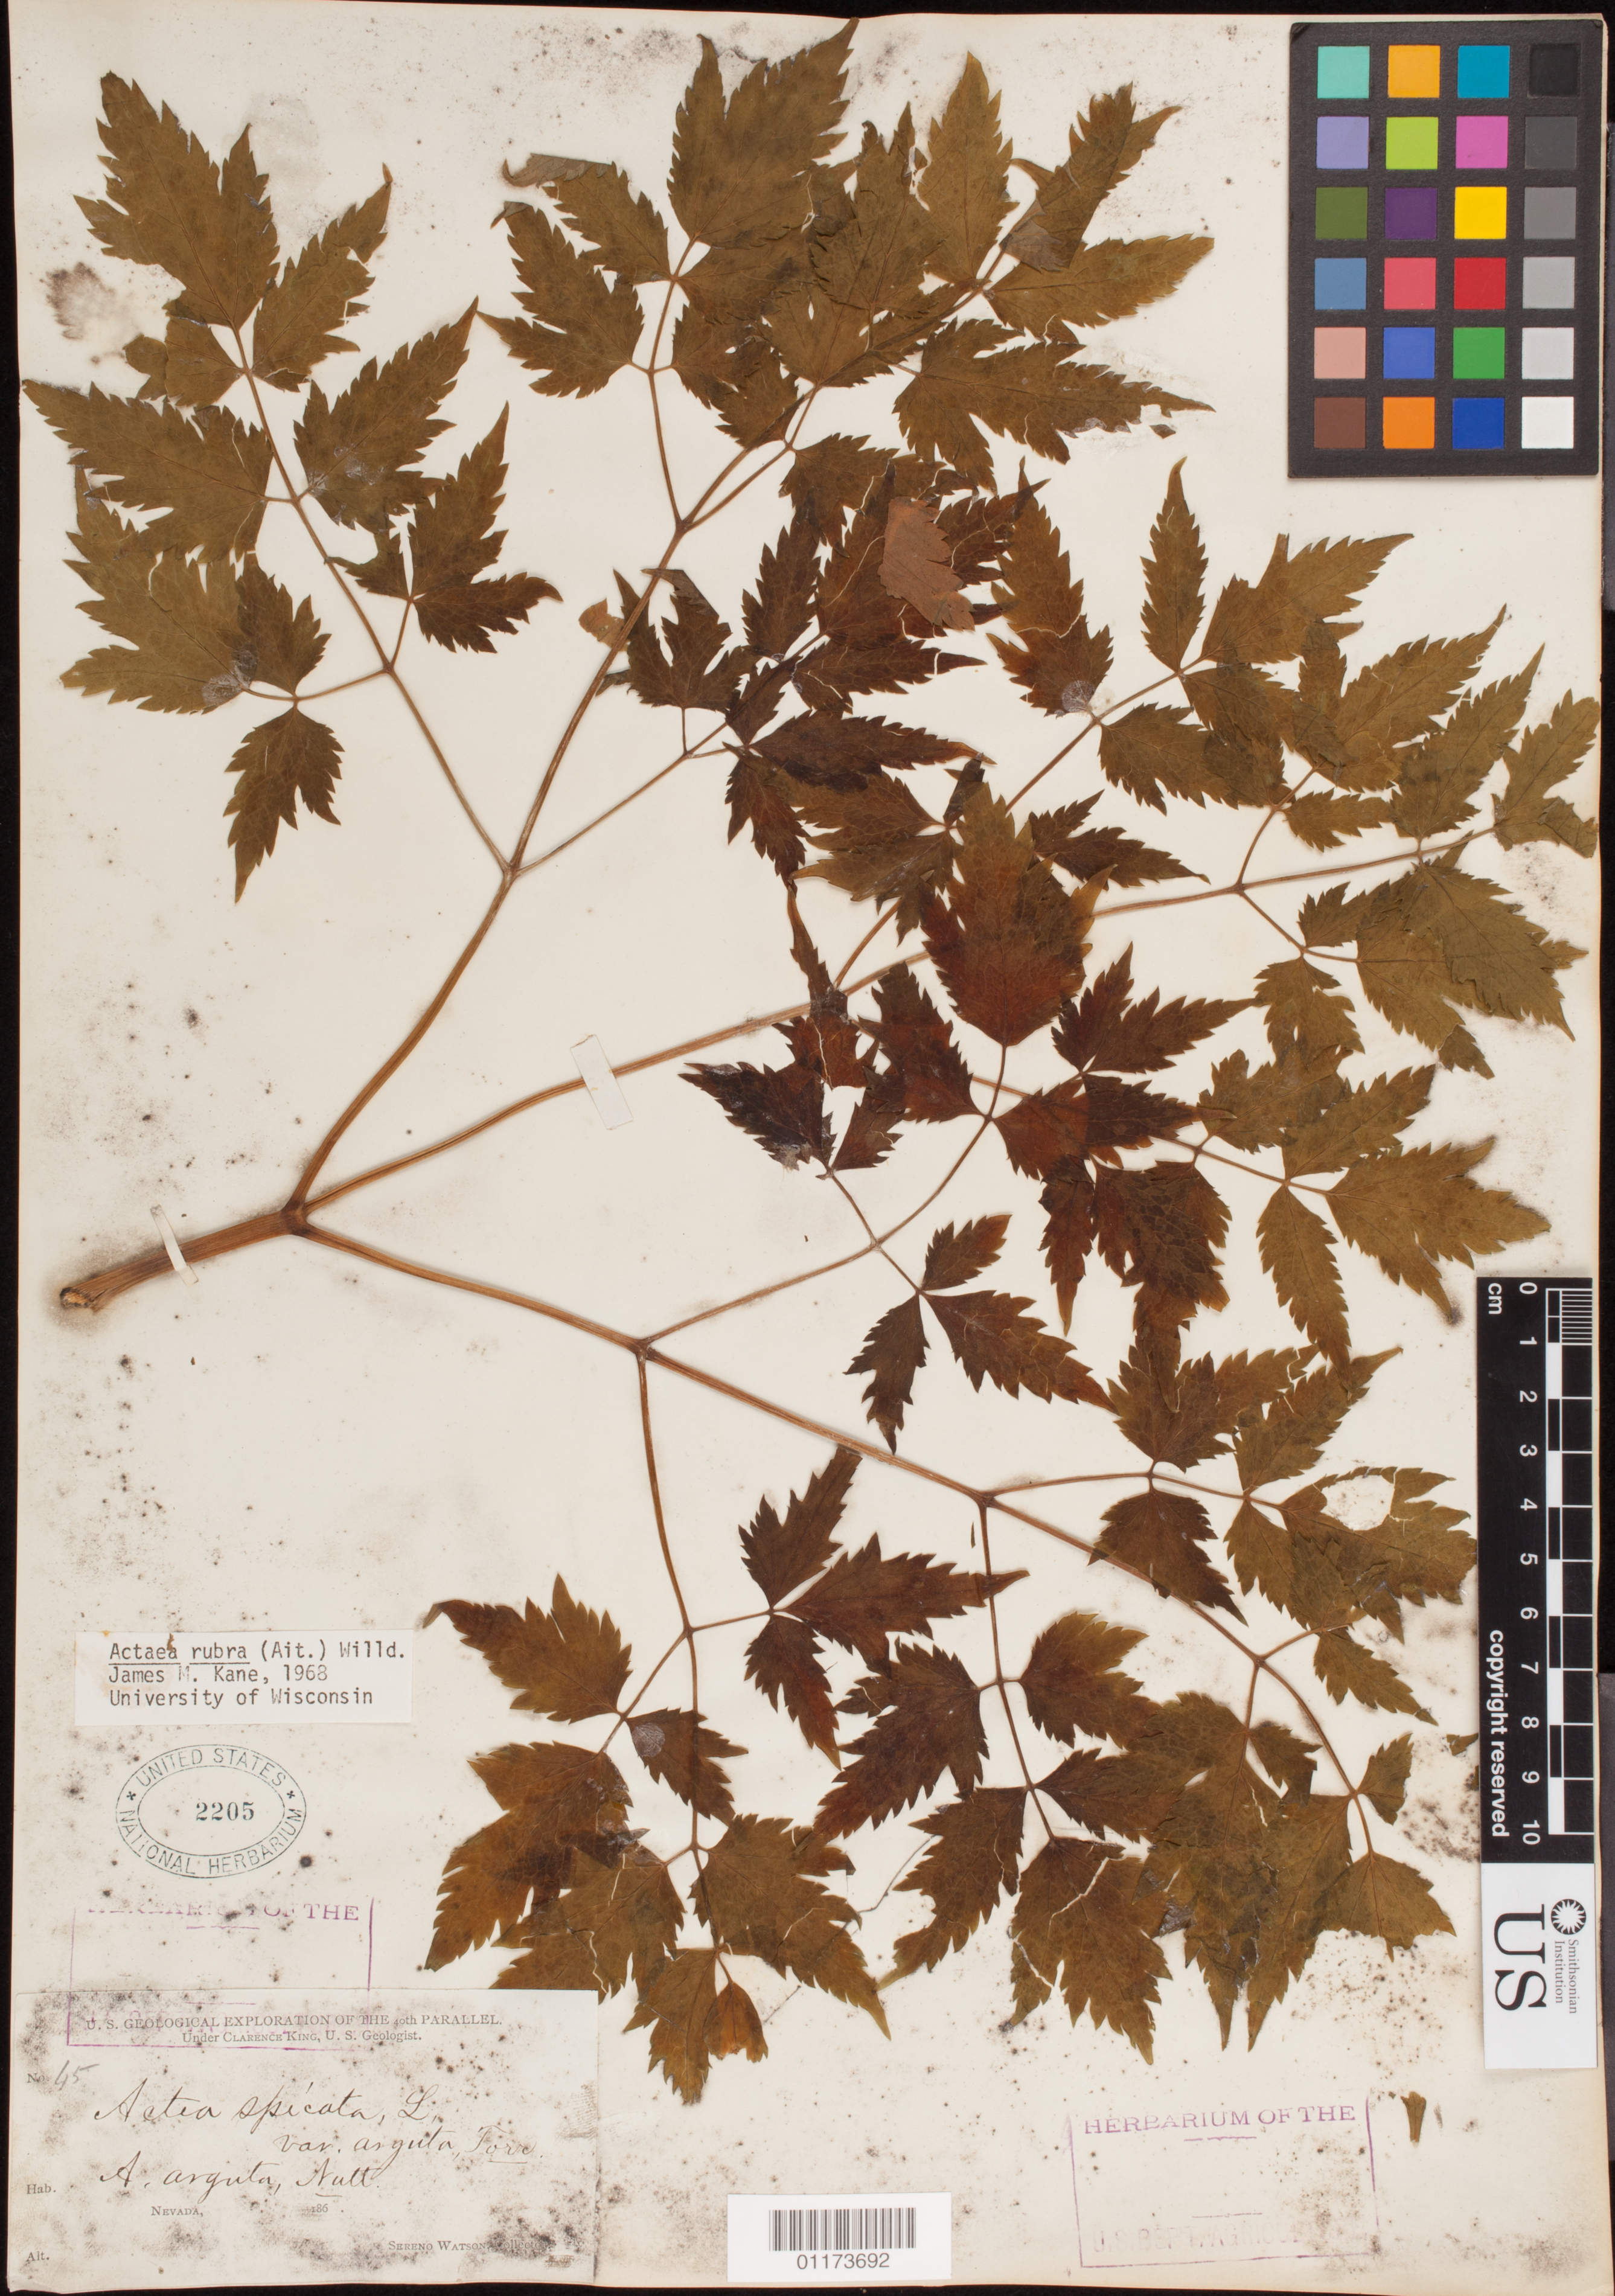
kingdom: Plantae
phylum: Tracheophyta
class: Magnoliopsida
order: Ranunculales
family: Ranunculaceae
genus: Actaea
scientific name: Actaea rubra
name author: (Aiton) Willd.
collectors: S. Watson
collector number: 45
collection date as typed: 186-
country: United States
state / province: Nevada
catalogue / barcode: US 2205